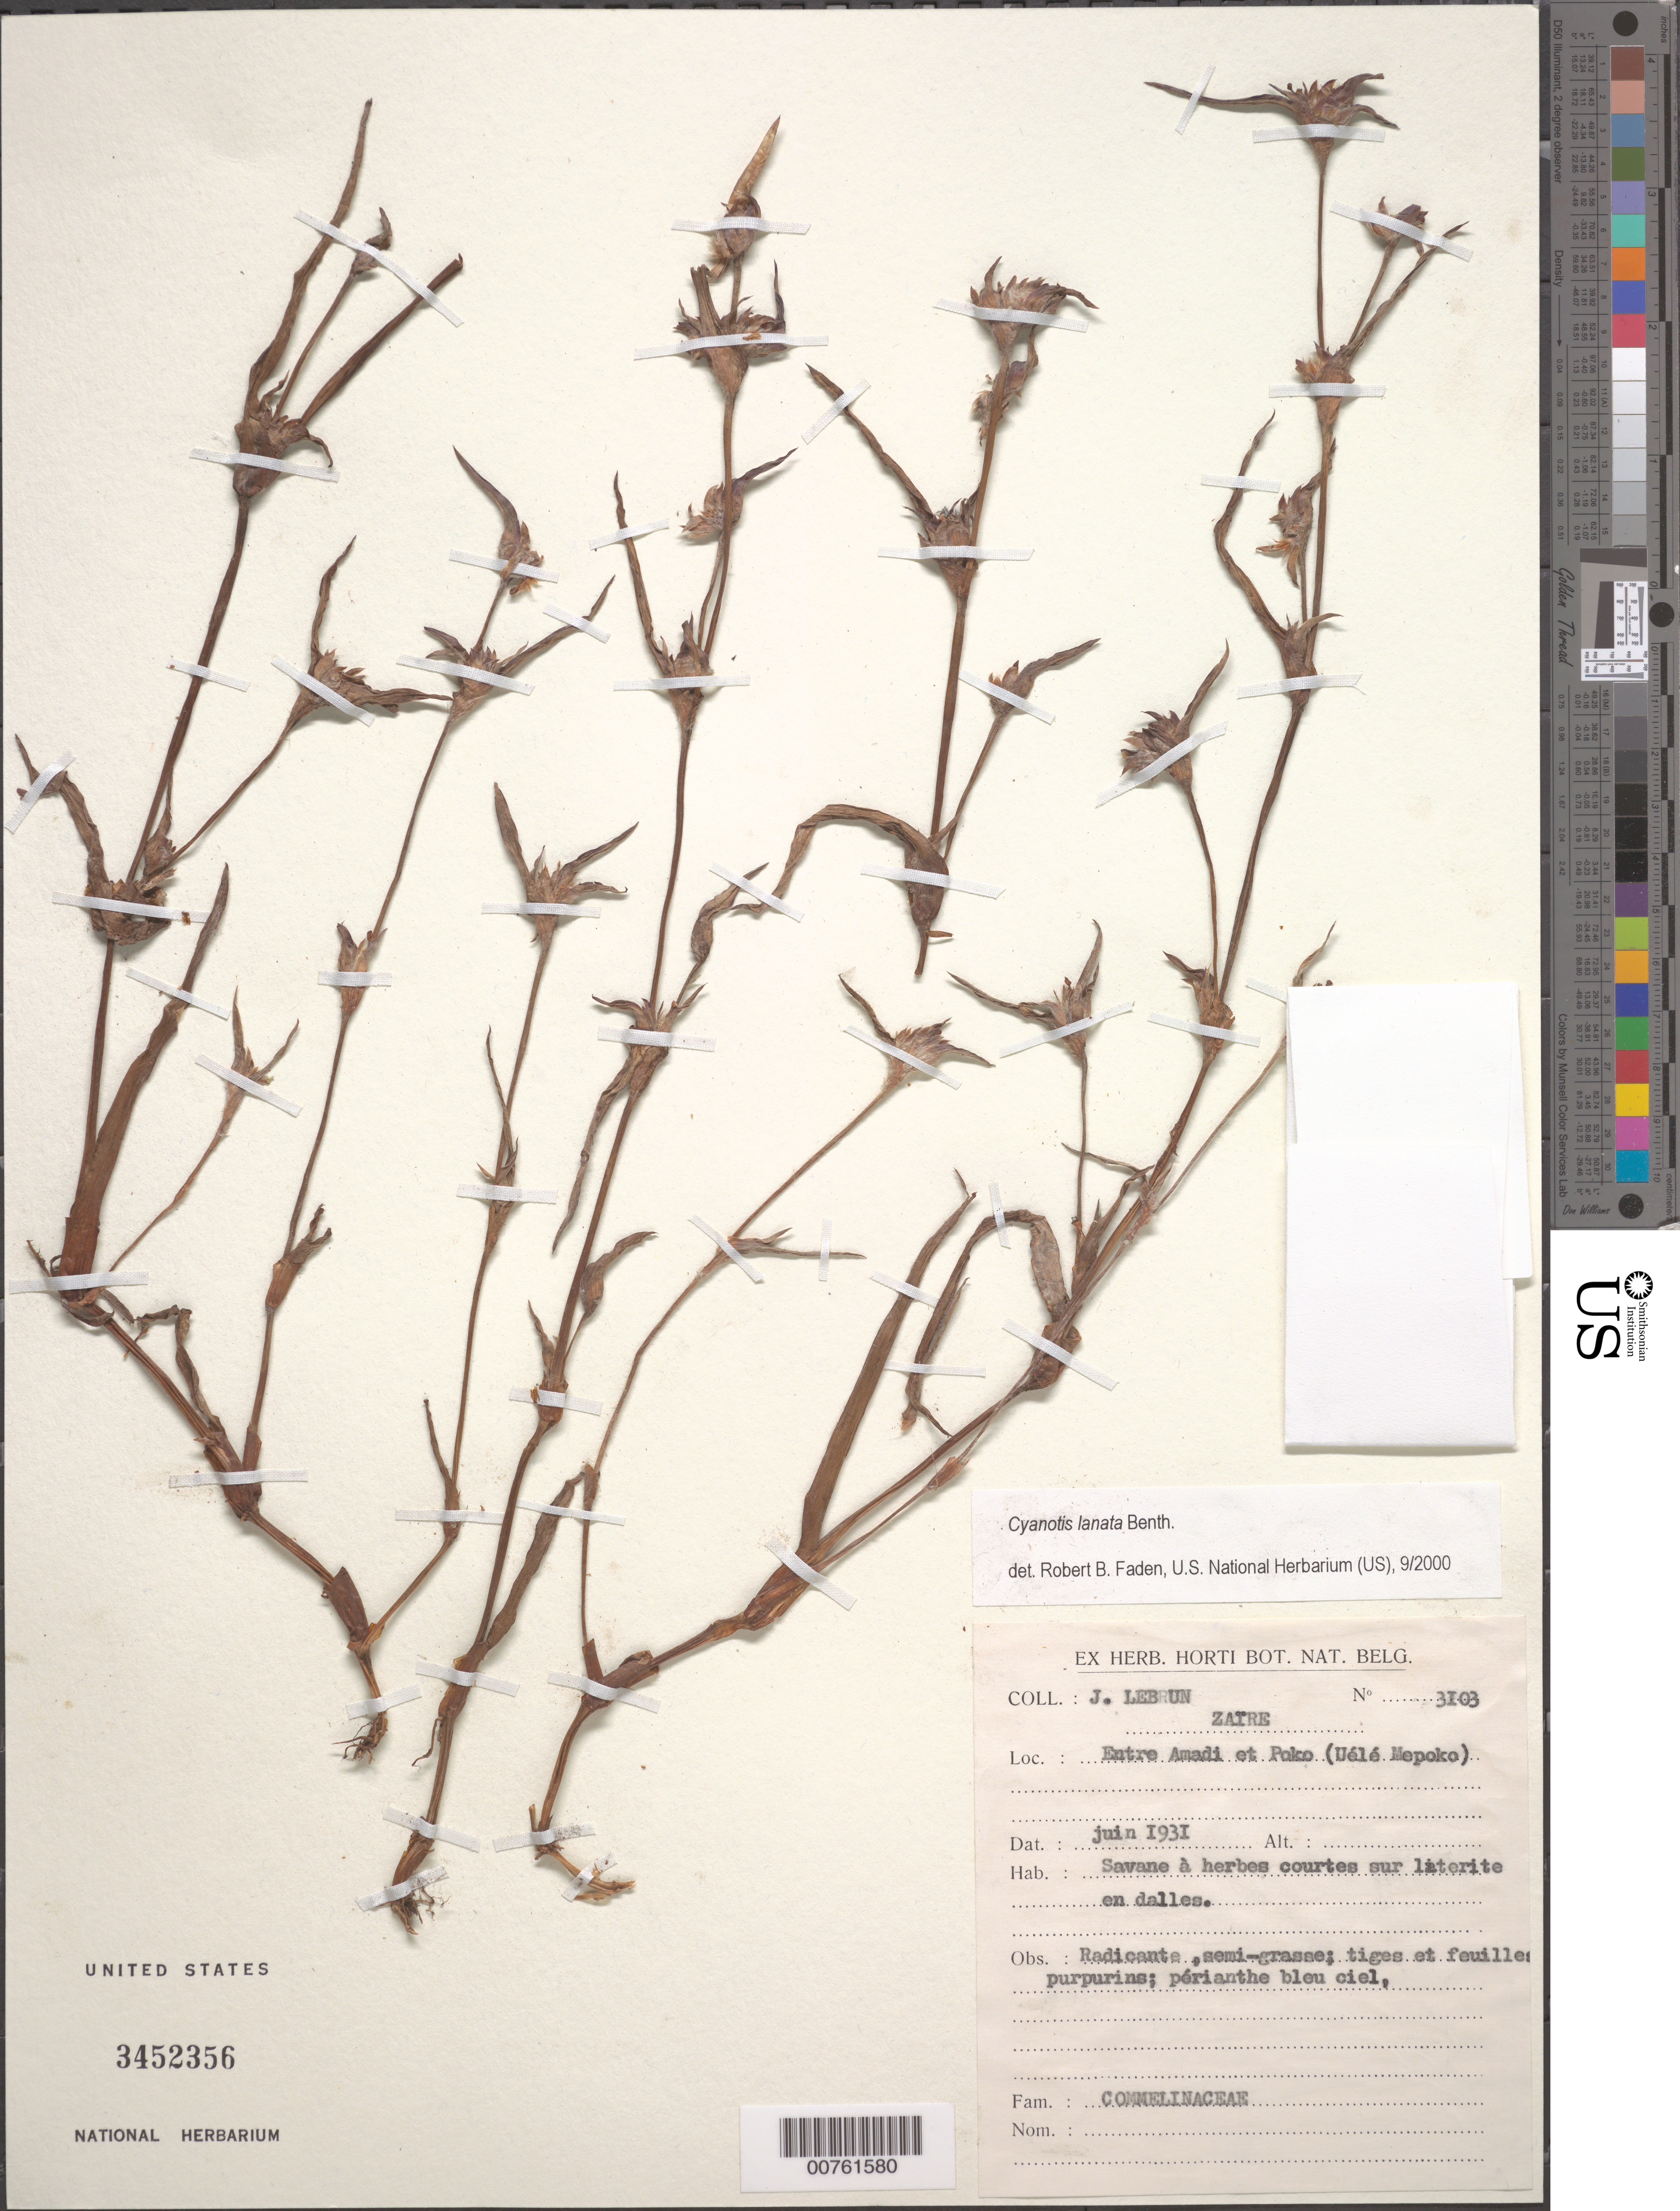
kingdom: Plantae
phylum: Tracheophyta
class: Liliopsida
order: Commelinales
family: Commelinaceae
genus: Cyanotis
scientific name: Cyanotis lanata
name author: Benth.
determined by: Faden, Robert B., (US), Smithsonian Institution - National Museum of Natural History (UNITED STATES)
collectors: J. A. Lebrun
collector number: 3103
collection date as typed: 00 Jun 1931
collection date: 1931-06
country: Congo, Democratic Republic of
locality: Entre Amadi et Poko (Uele Mepoko)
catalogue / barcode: US 3452356